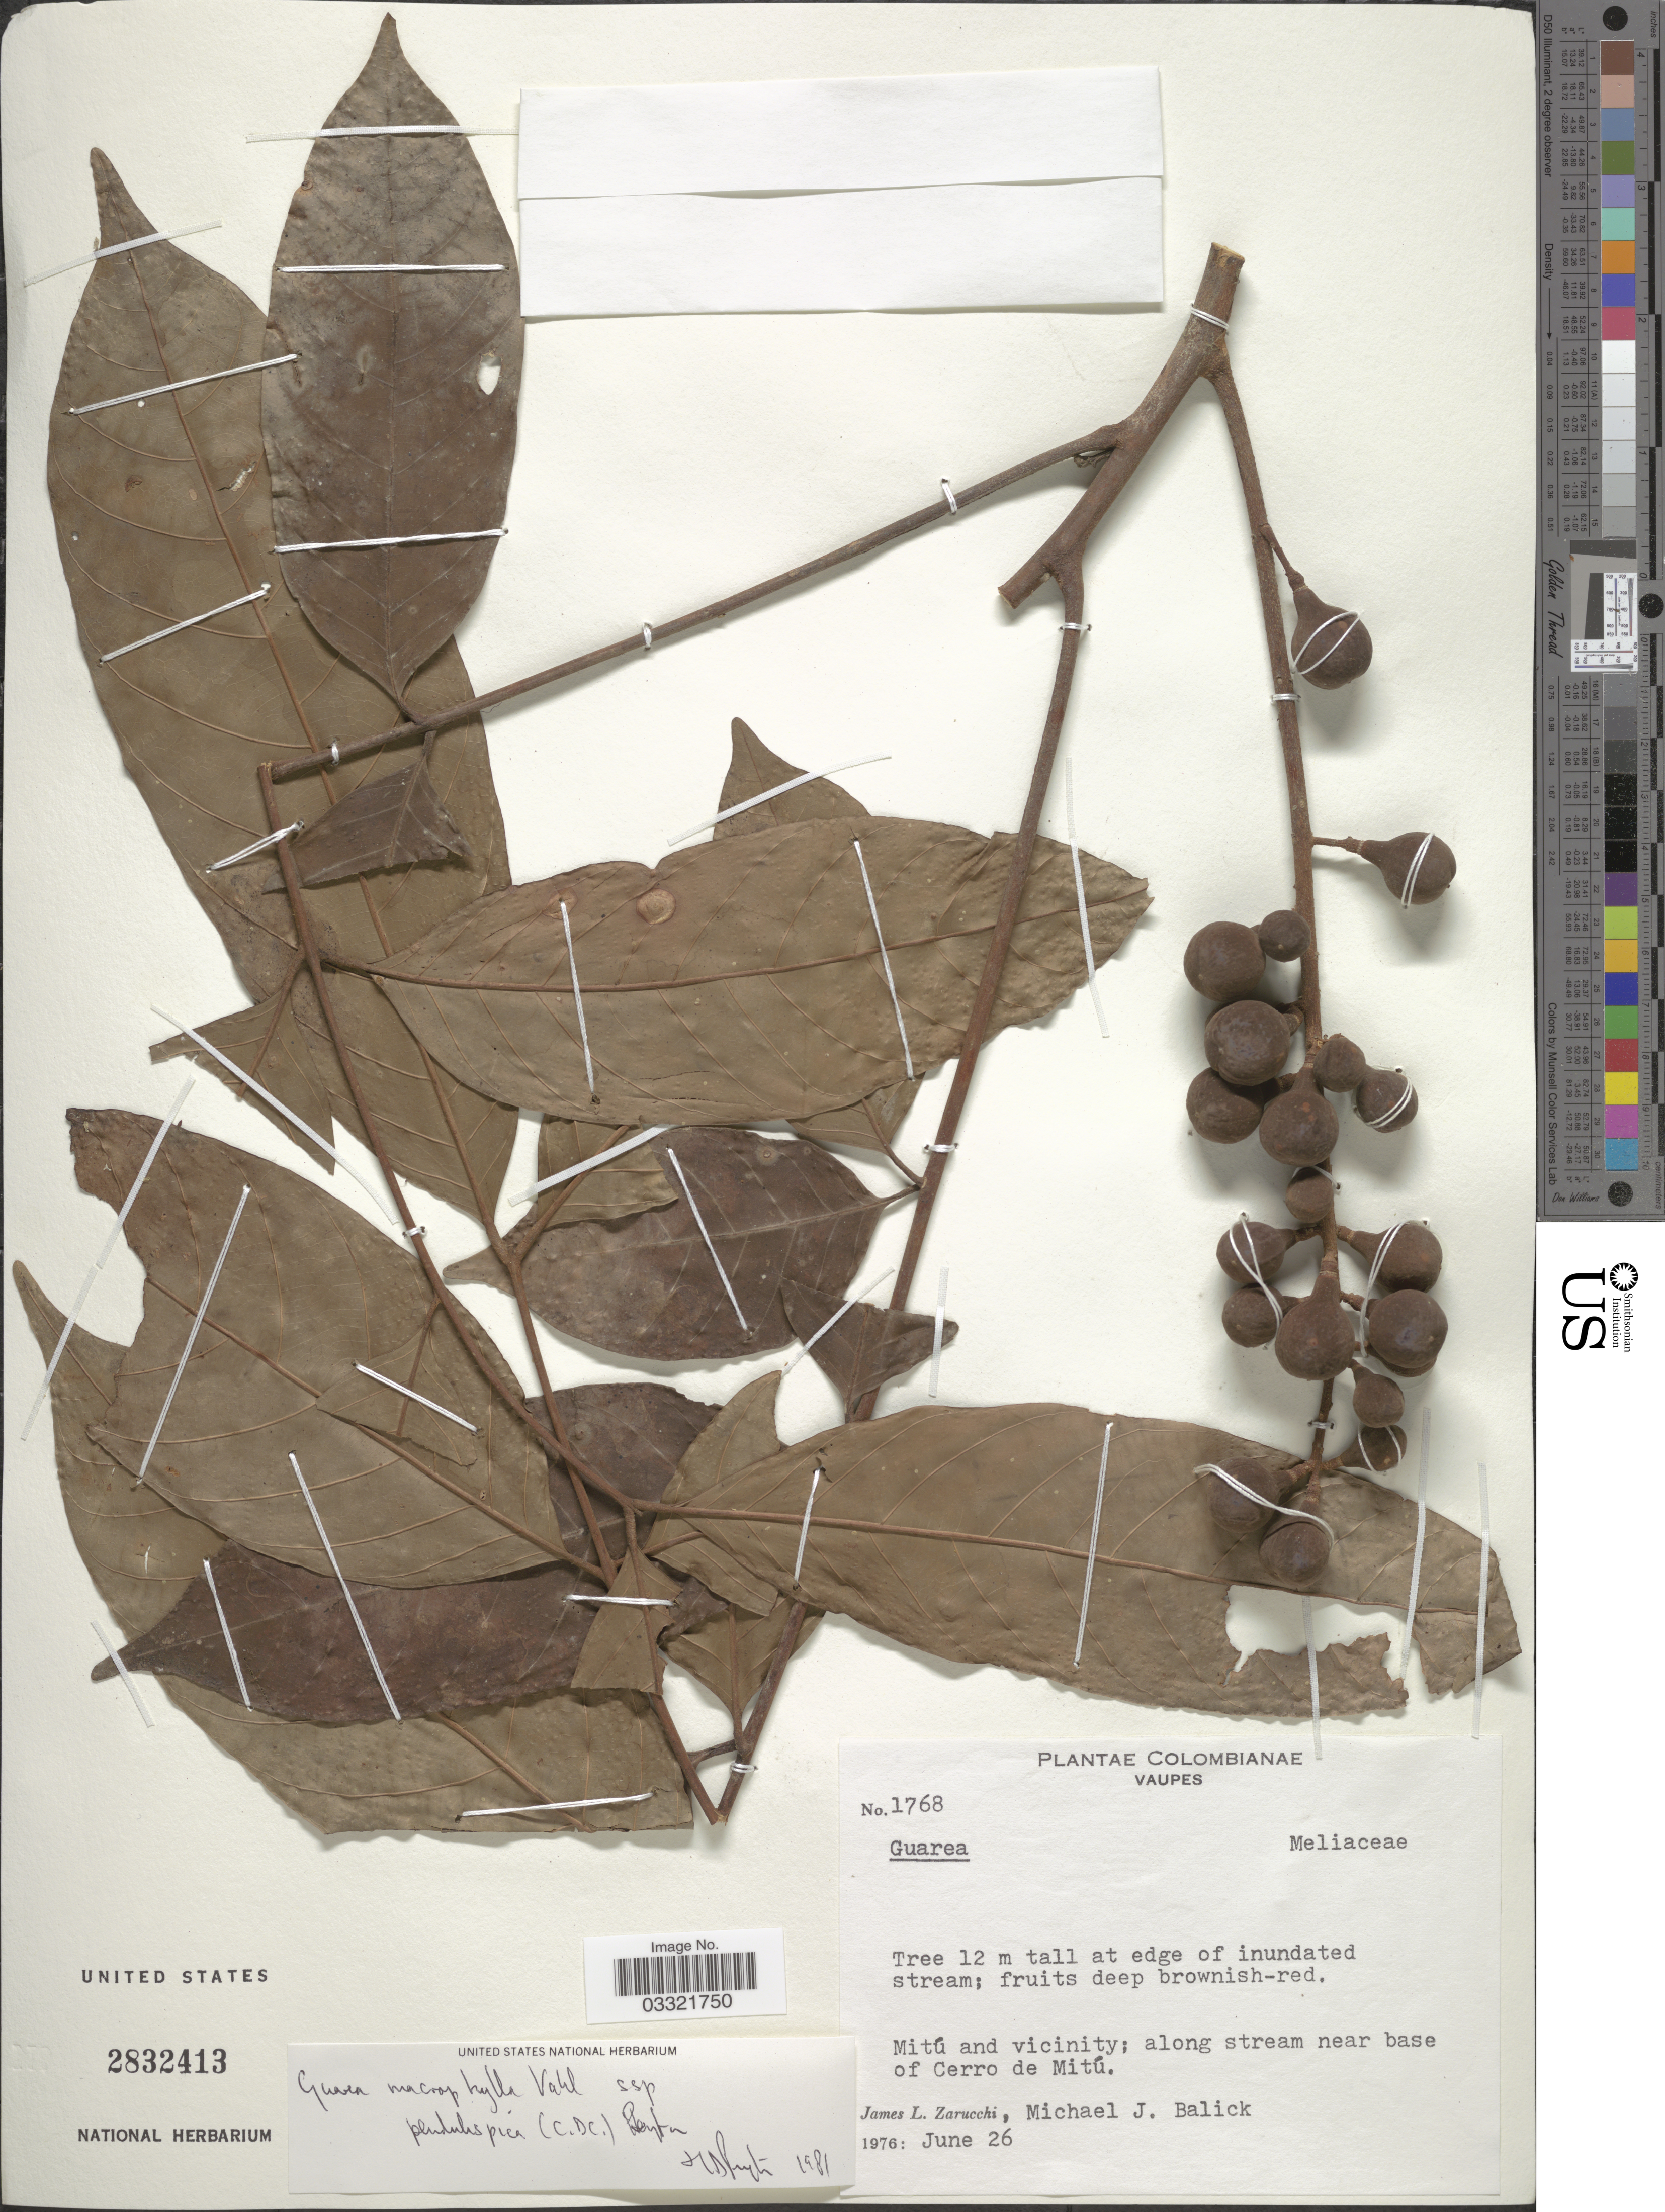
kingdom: Plantae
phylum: Tracheophyta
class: Magnoliopsida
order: Sapindales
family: Meliaceae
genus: Guarea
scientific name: Guarea macrophylla subsp. pendulispica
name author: (C. DC.) T.D. Penn.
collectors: J. L. Zarucchi & M. J. Balick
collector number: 1768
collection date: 1976-06-26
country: Colombia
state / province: Vaupés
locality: Mitú and vicinity; along stream near base of Cerro de Mitú.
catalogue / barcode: US 2832413